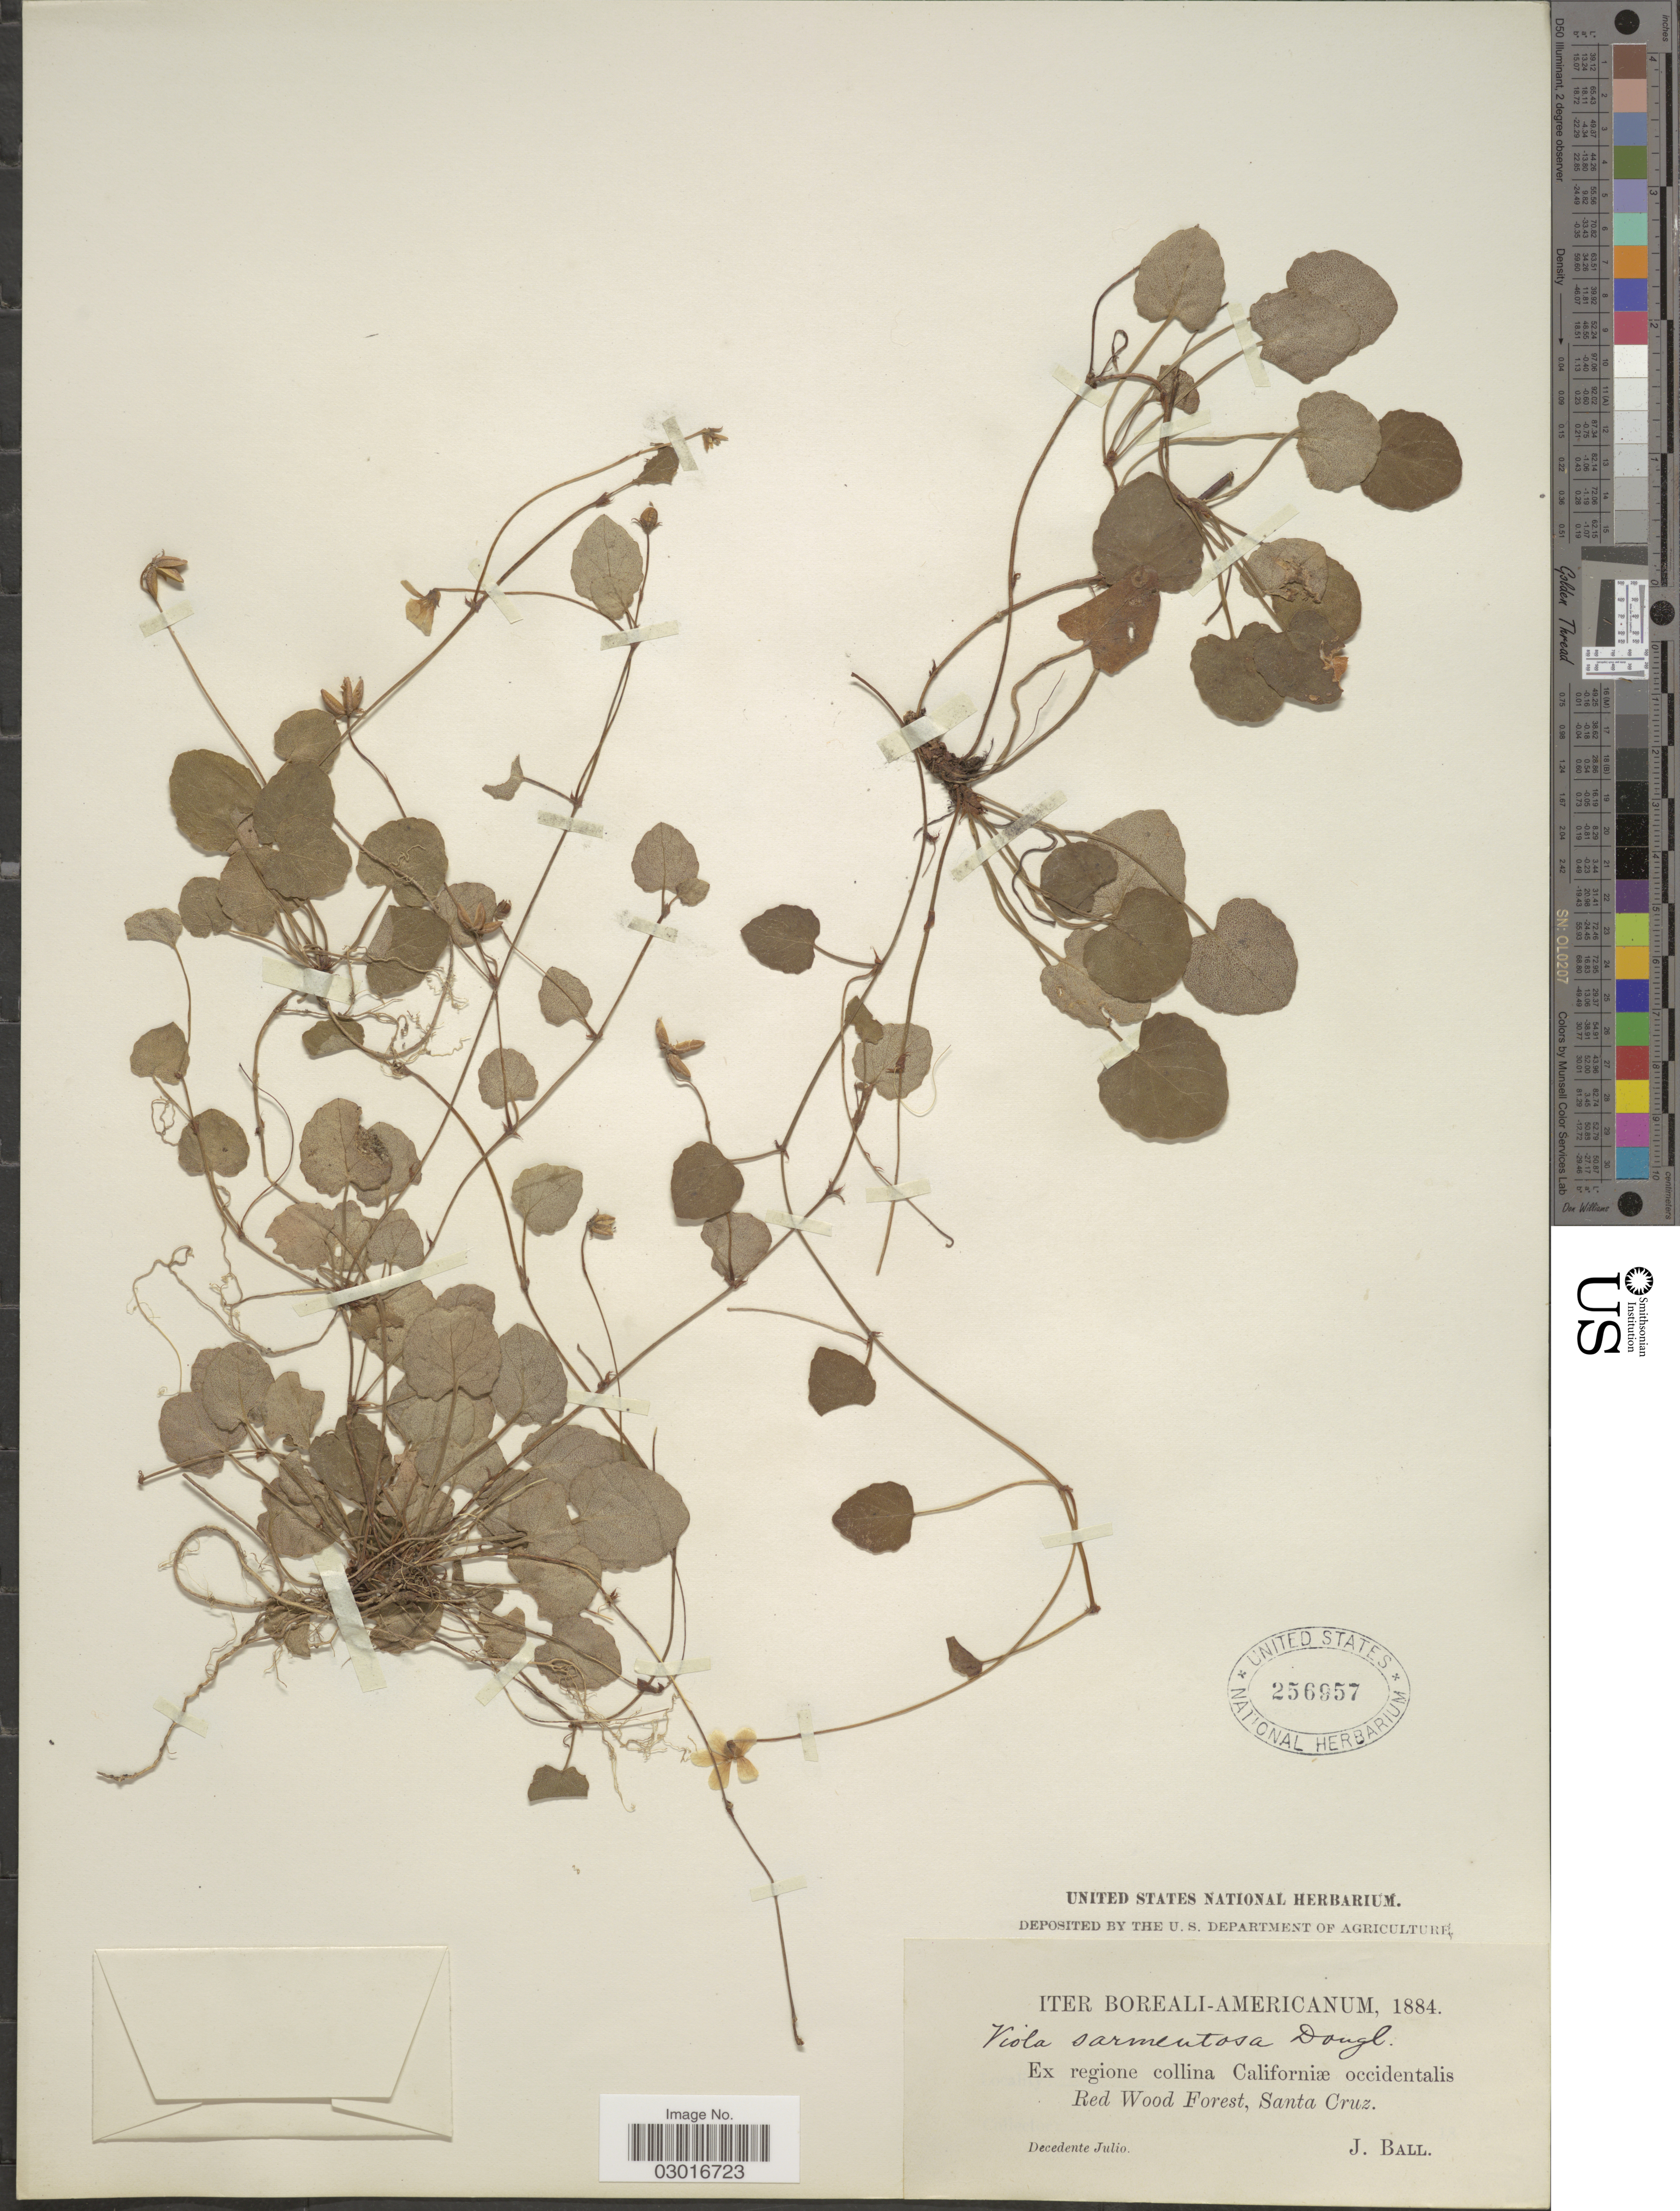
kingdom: Plantae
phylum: Tracheophyta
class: Magnoliopsida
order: Malpighiales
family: Violaceae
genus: Viola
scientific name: Viola sempervirens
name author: Greene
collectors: J. Ball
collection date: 1884-07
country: United States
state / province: California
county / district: Santa Cruz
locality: Boreali-Americanum. Ex regione collina Californiæ occidentalis Red Wood Forest, Santa Cruz.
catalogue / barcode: US 256957